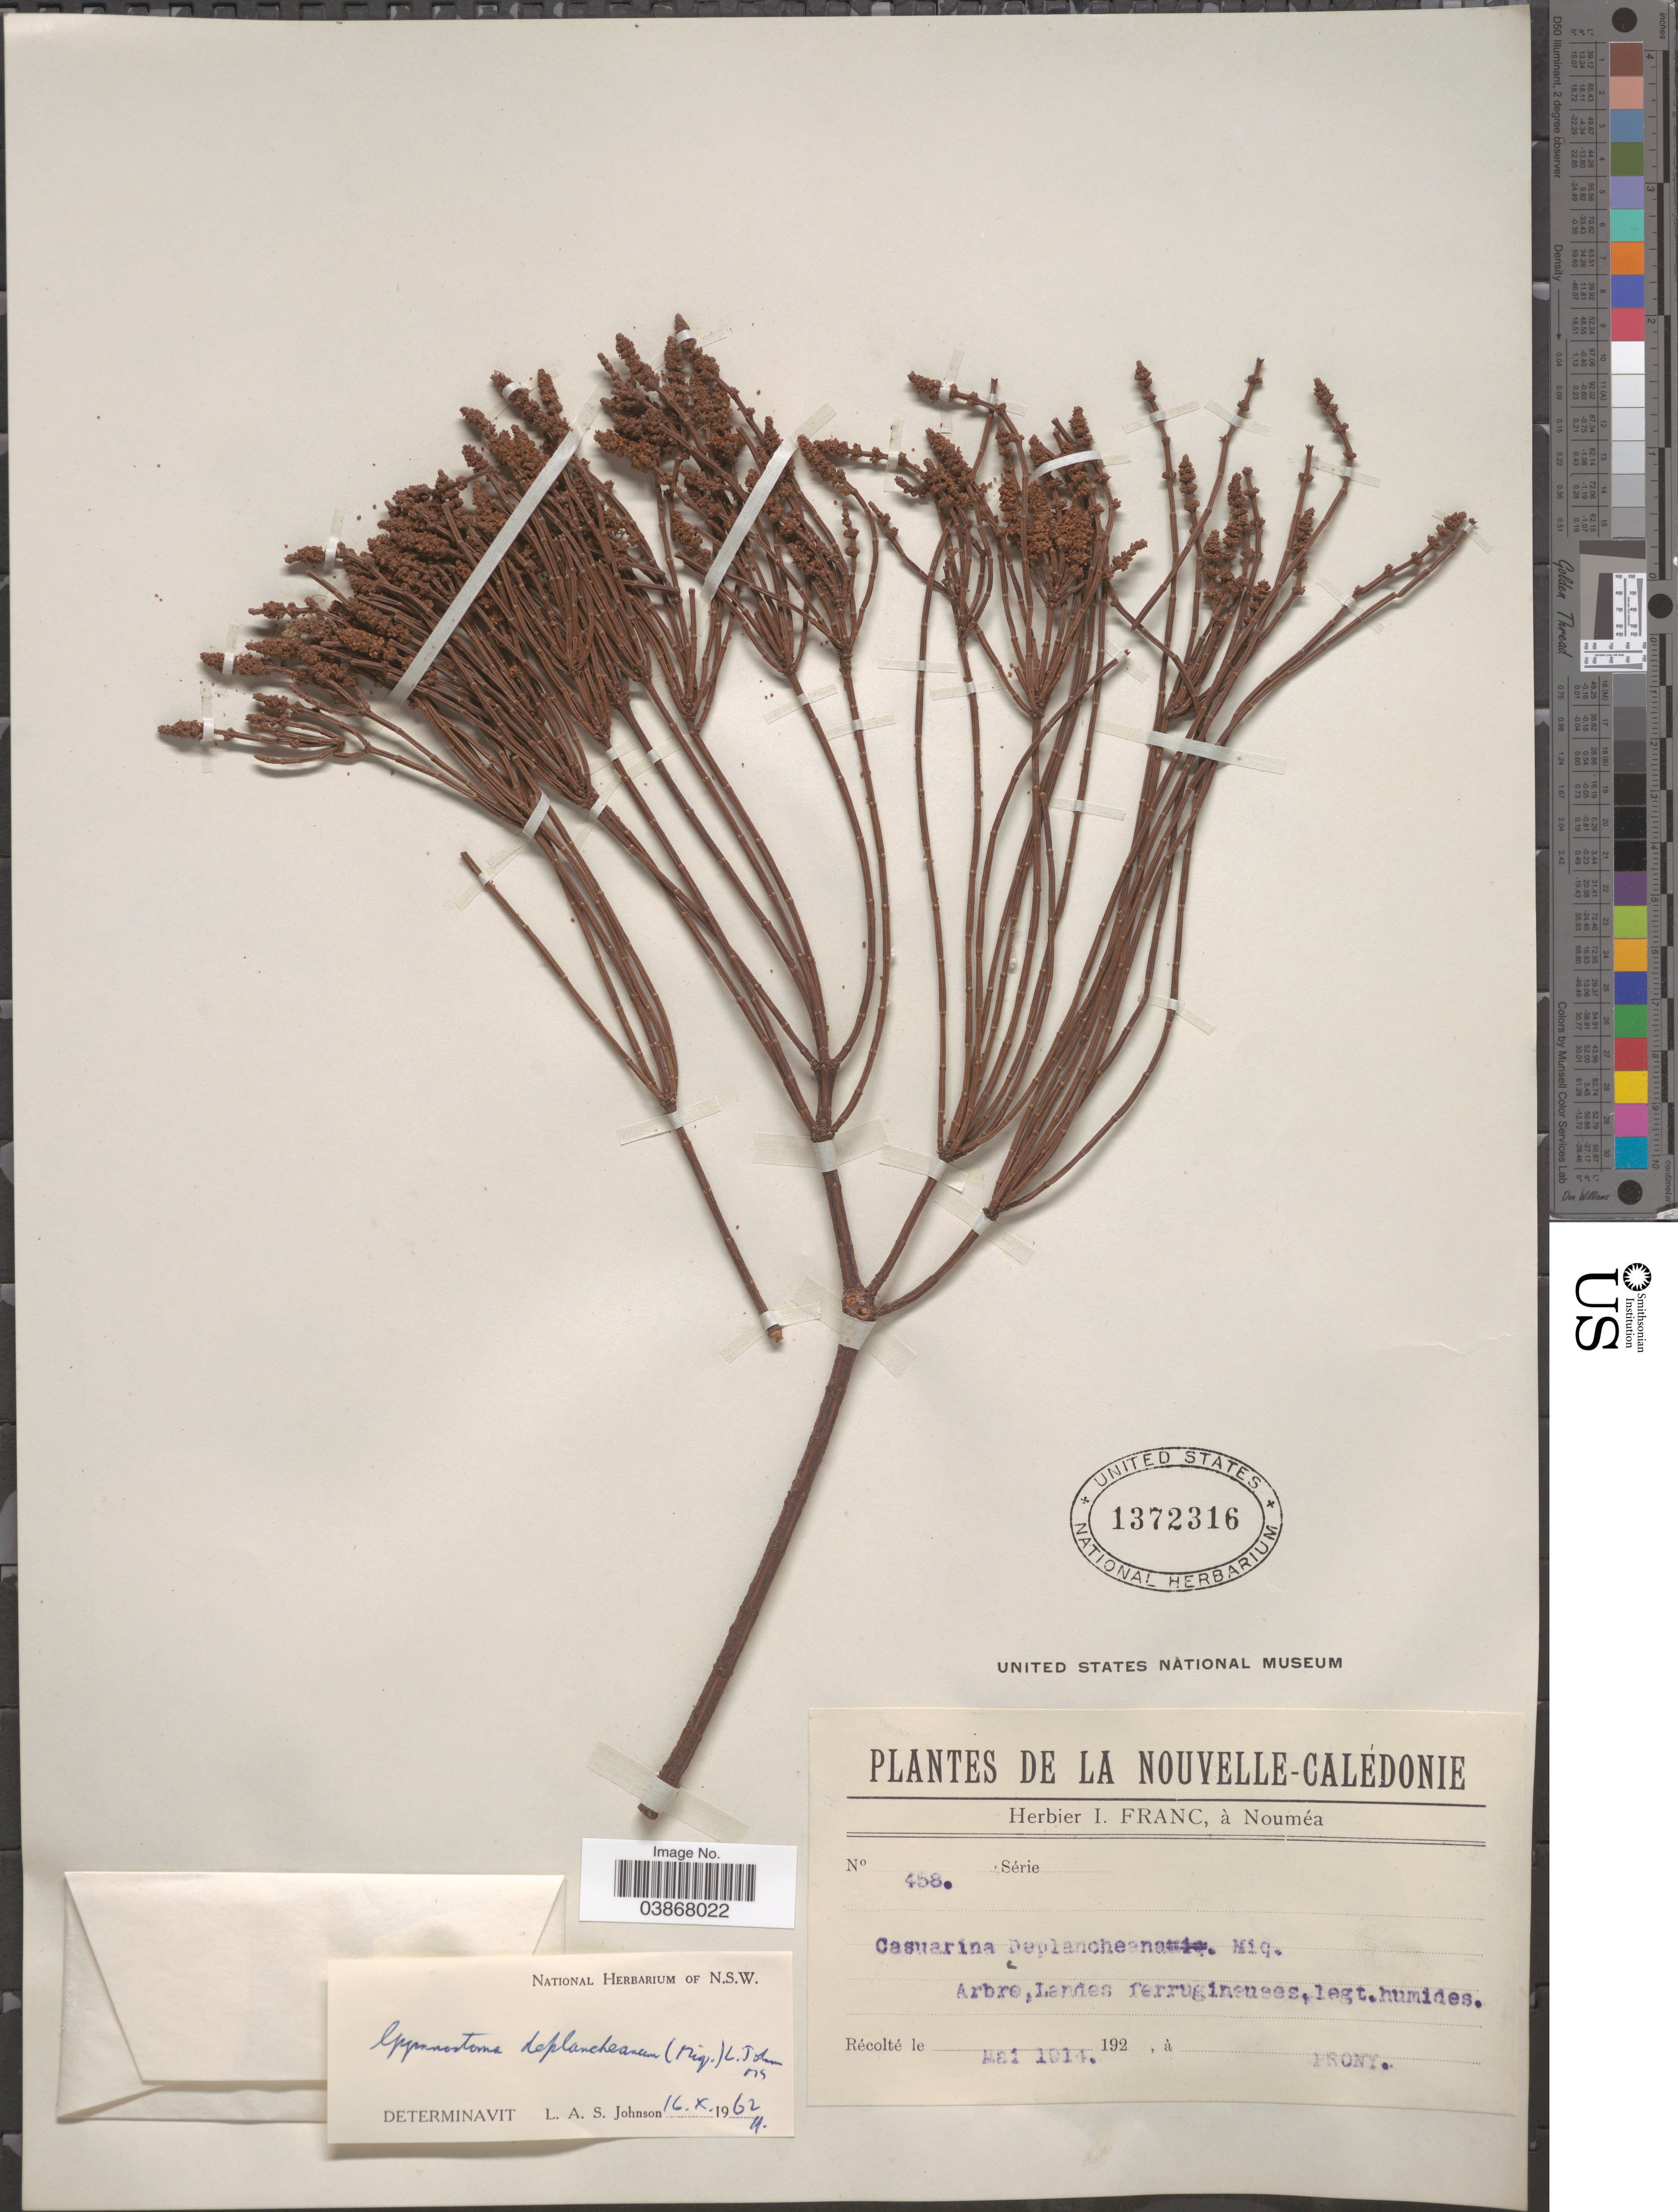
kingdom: Plantae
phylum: Tracheophyta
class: Magnoliopsida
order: Fagales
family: Casuarinaceae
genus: Gymnostoma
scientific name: Gymnostoma deplancheanum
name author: (Miq.) L.A.S. Johnson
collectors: -. Prony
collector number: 458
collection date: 1914-05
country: New Caledonia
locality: La Nouvelle-Calédonie.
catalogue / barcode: US 1372316